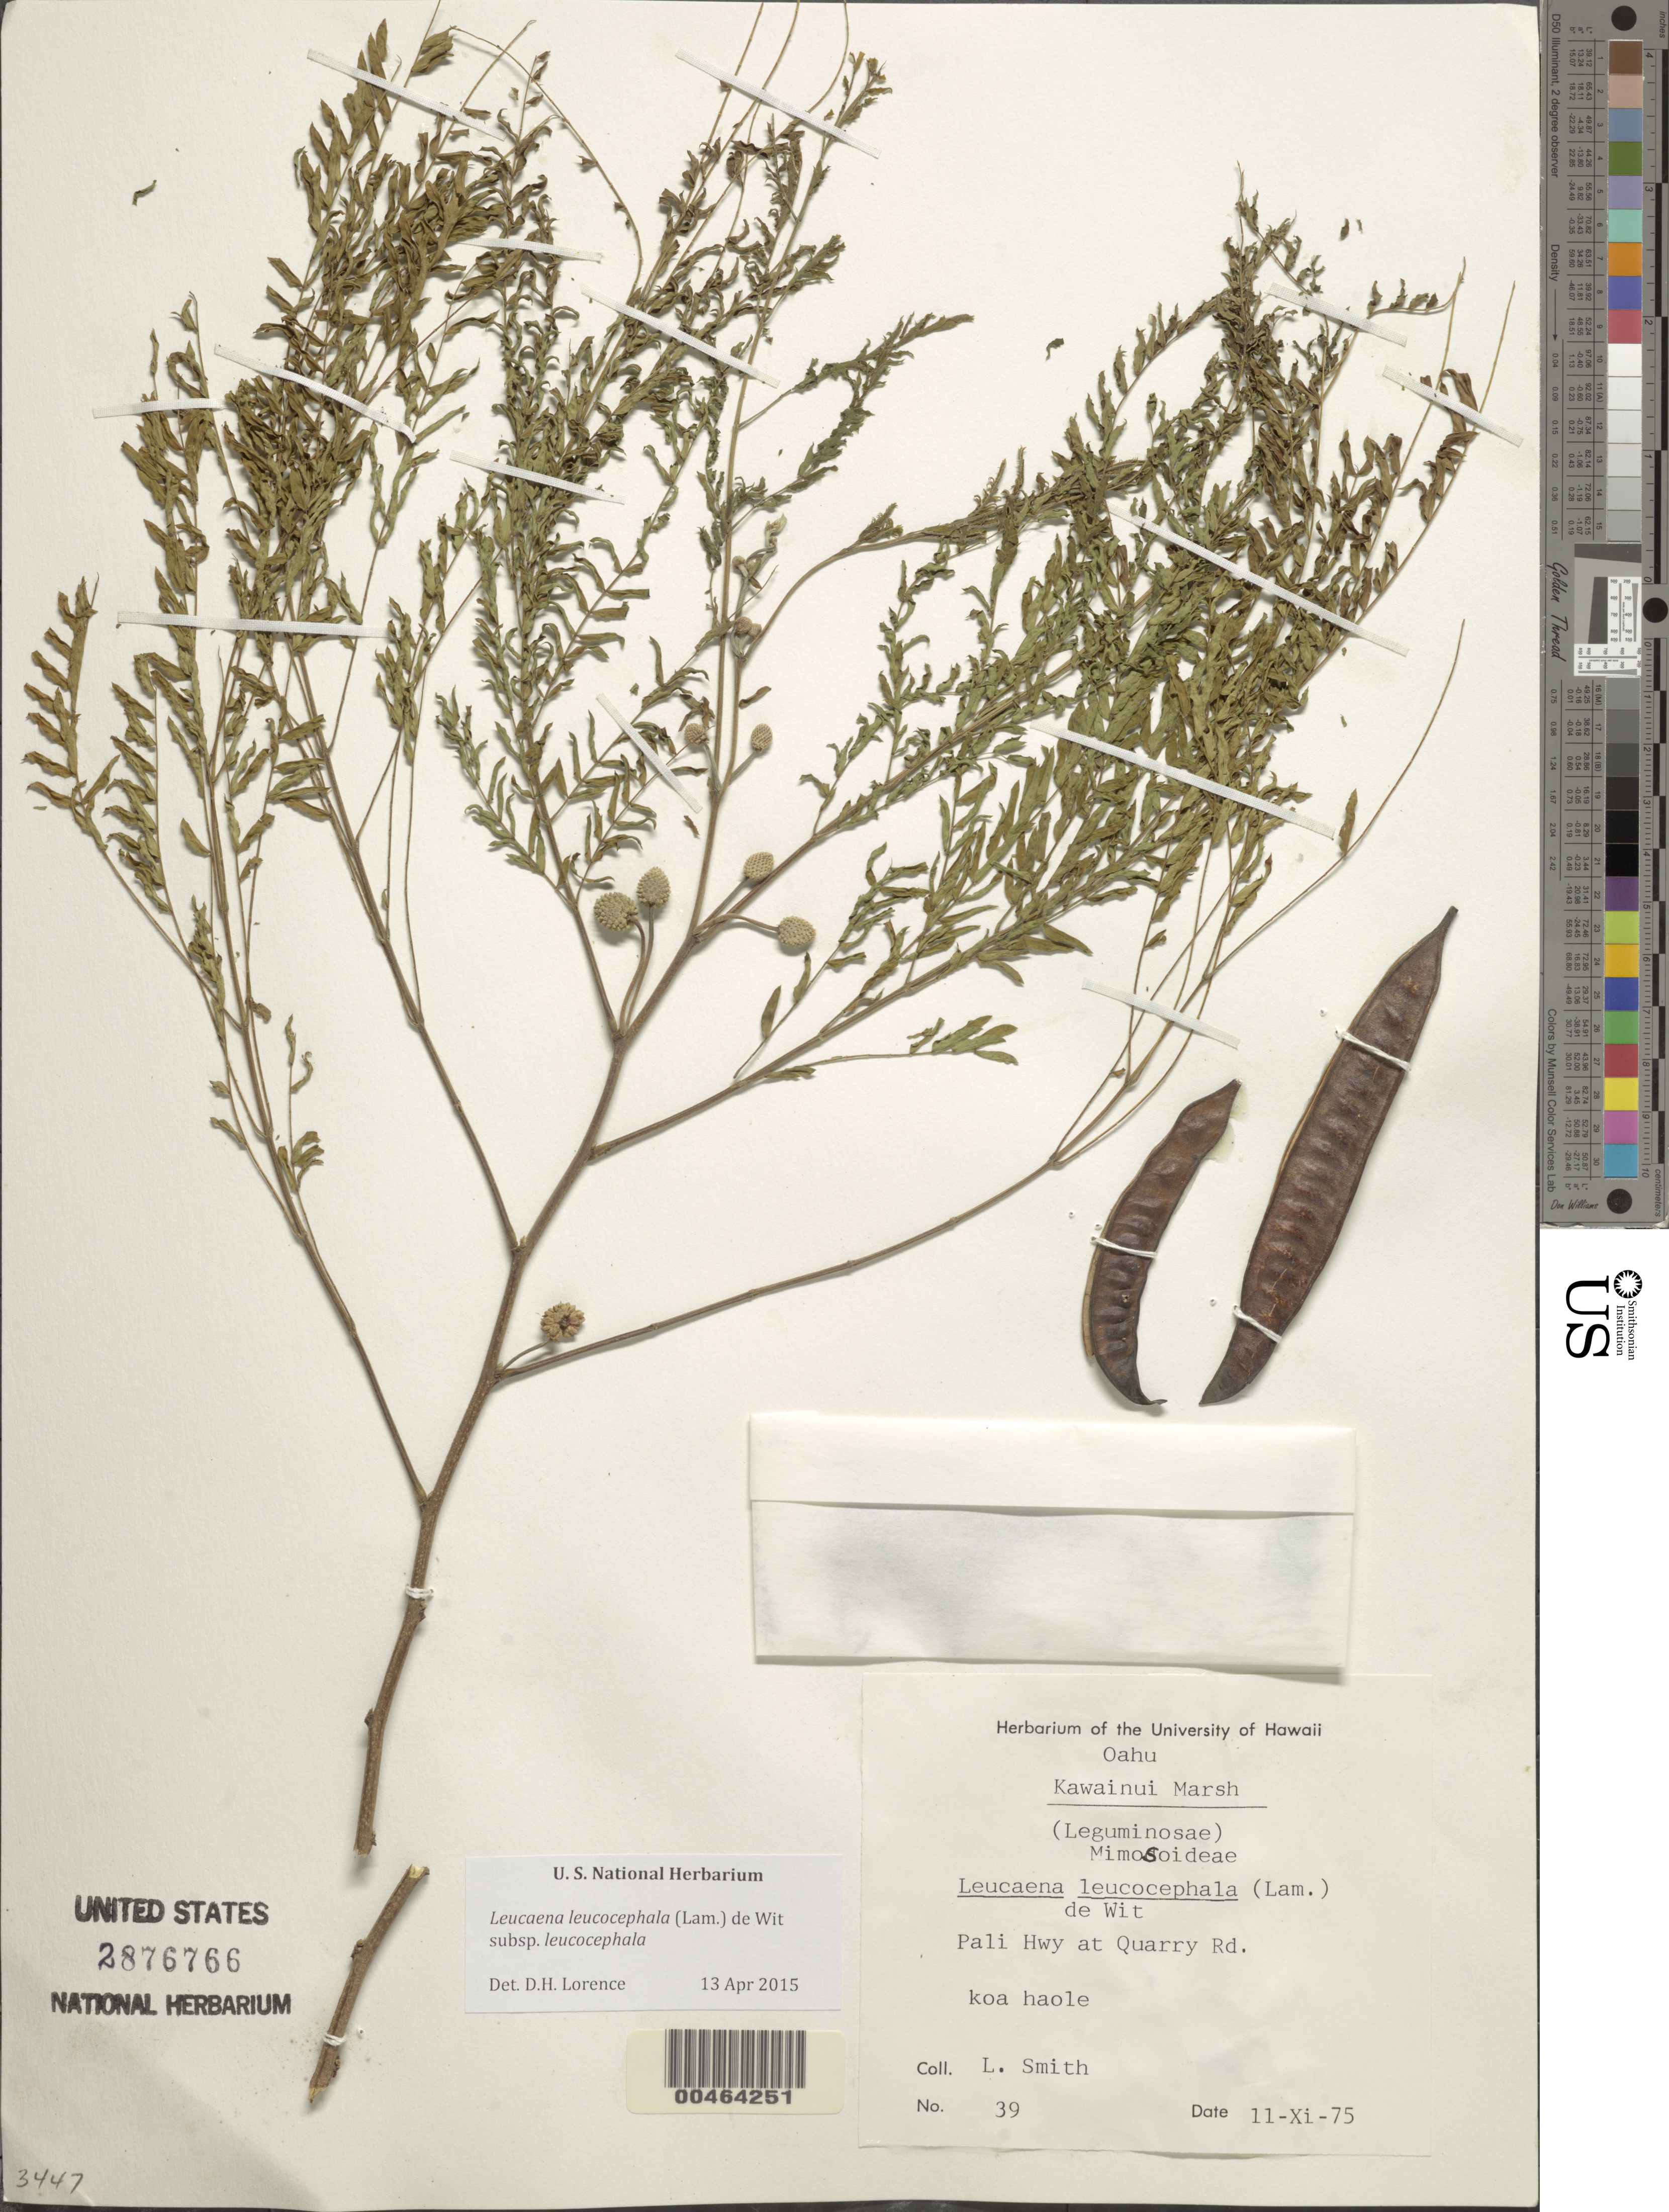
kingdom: Plantae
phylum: Tracheophyta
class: Magnoliopsida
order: Fabales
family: Fabaceae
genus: Leucaena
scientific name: Leucaena leucocephala subsp. leucocephala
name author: (Lam.) de Wit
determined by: Lorence, David H., (PTBG), National Tropical Botanical Garden (UNITED STATES)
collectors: L. Smith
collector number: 39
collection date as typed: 11 Nov 1975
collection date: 1975-11-11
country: United States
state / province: Hawaii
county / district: Honolulu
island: Oahu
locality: Kawainui Marsh, Pali Hwy at Quarry Rd.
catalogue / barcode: US 2876766